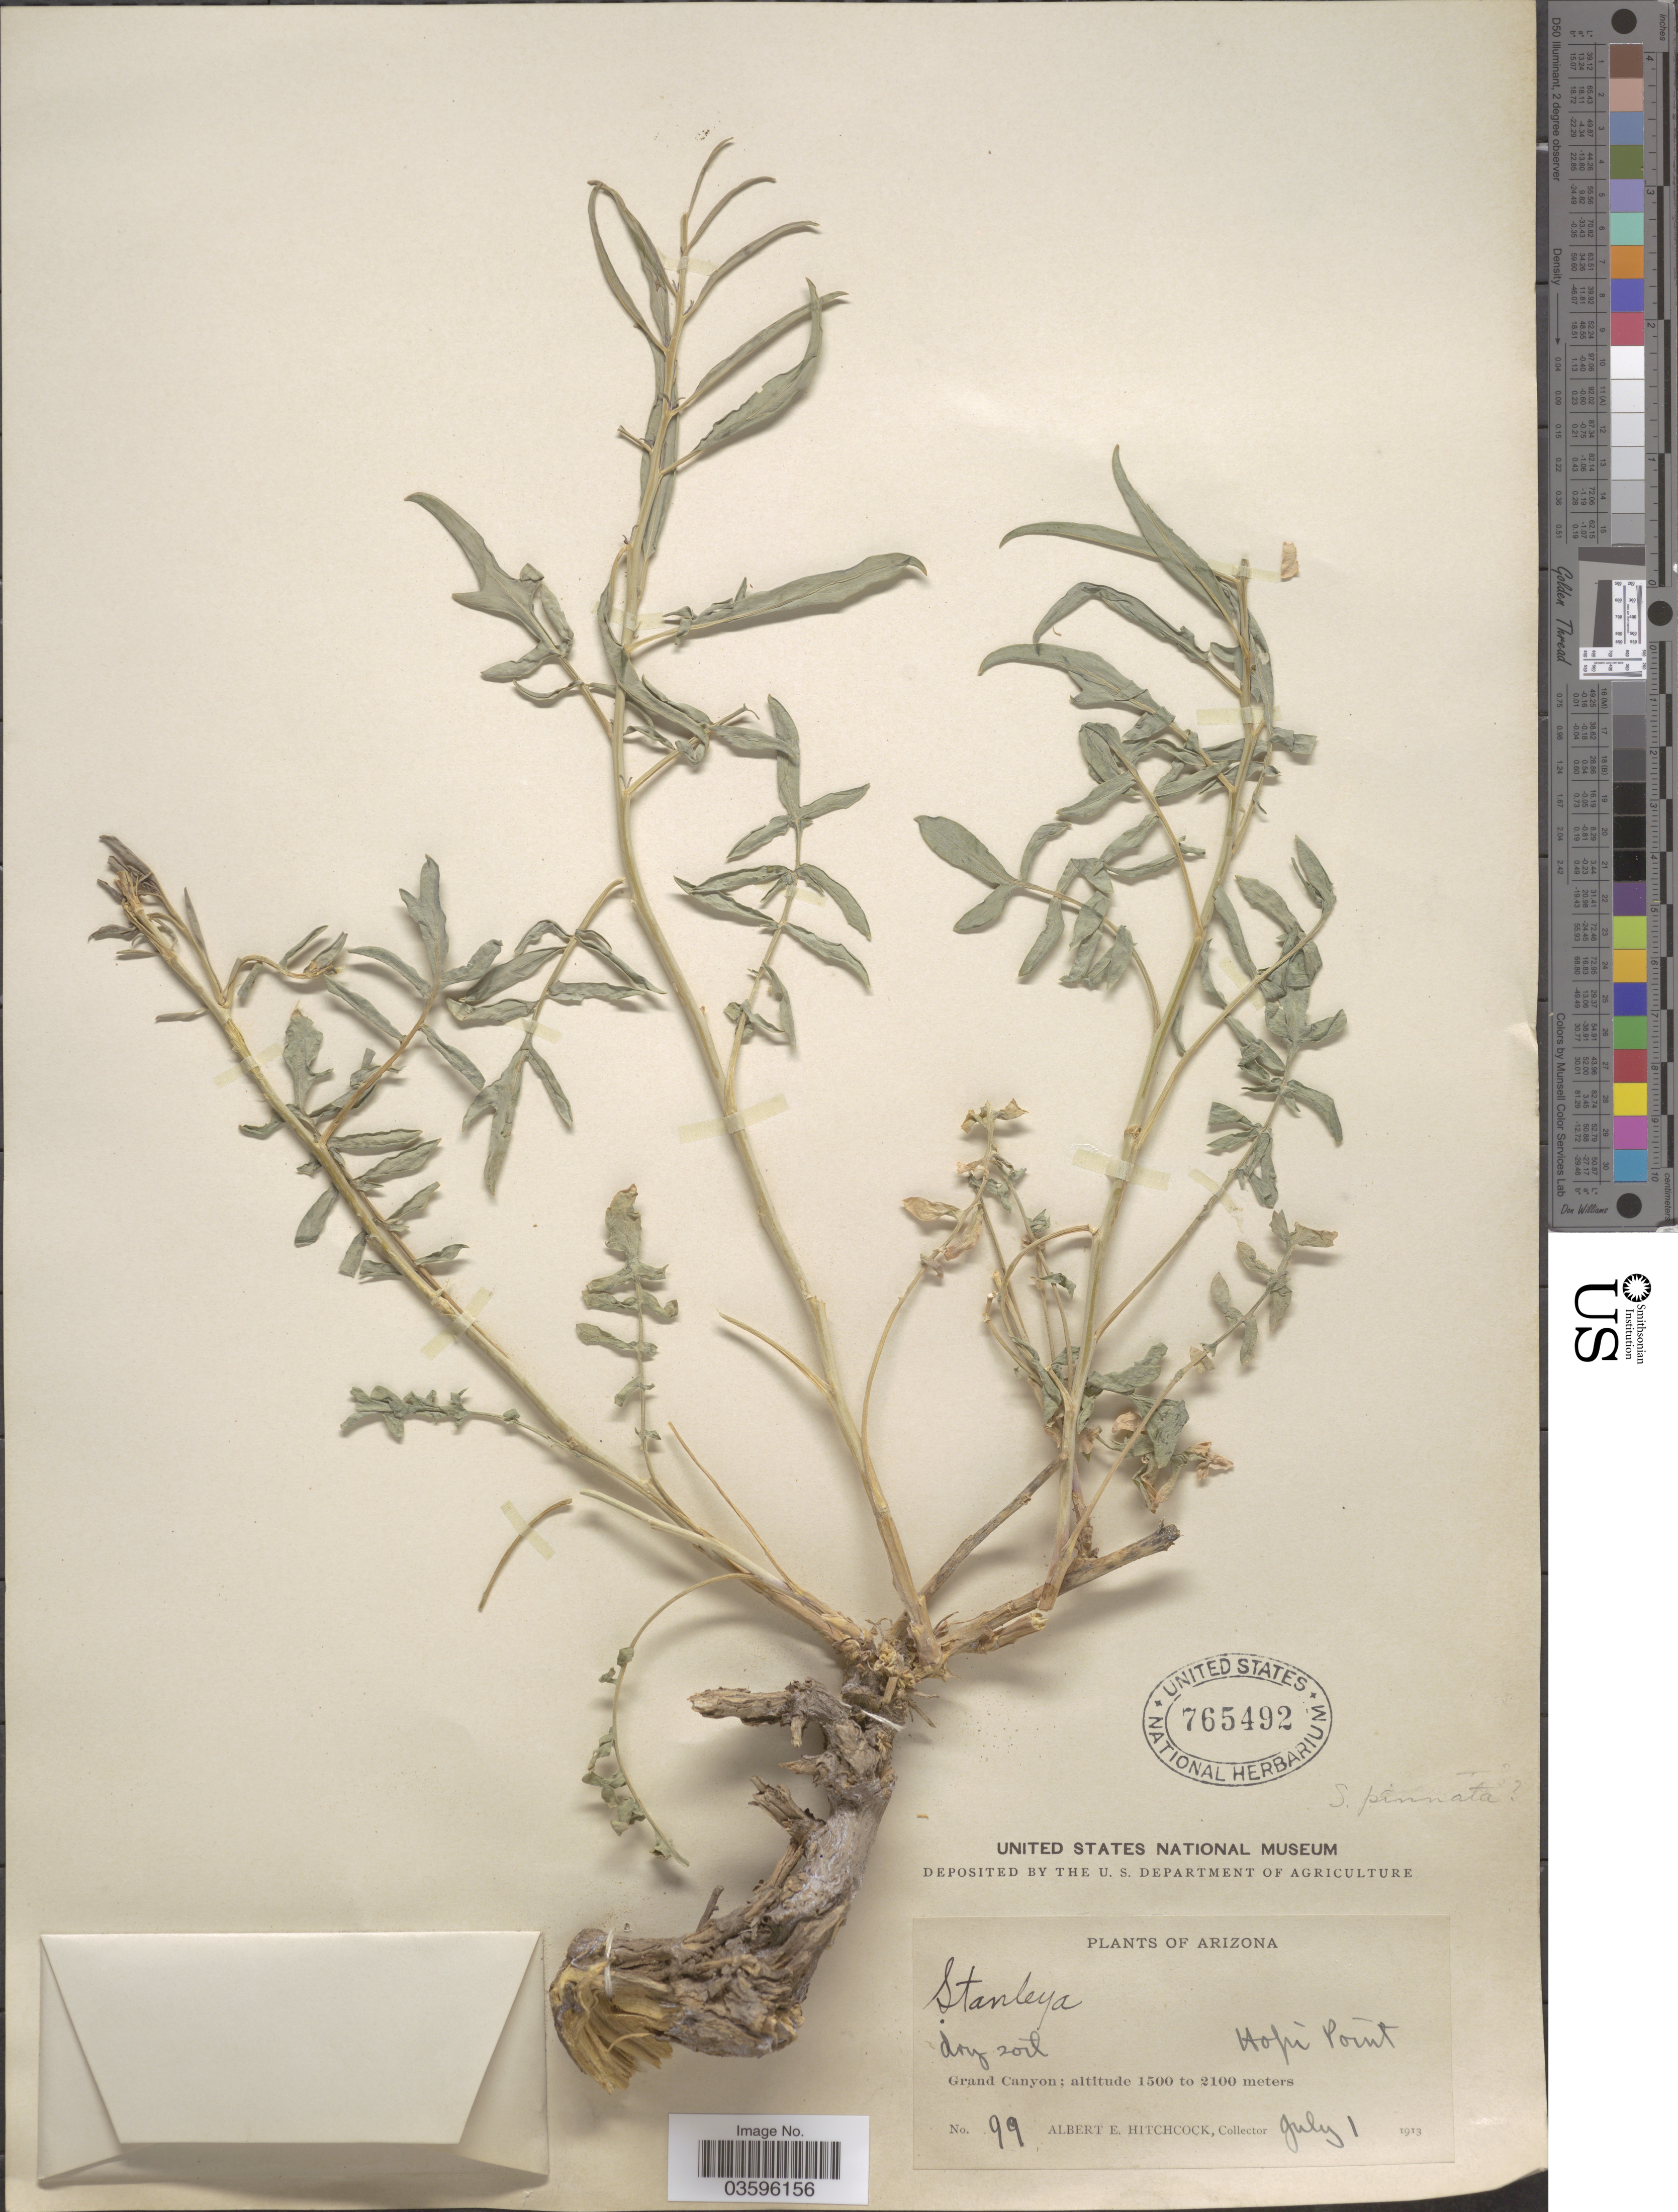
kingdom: Plantae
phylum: Tracheophyta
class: Magnoliopsida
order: Brassicales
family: Brassicaceae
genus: Stanleya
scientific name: Stanleya pinnata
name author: (Pursh) Britton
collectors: A. Hitchcock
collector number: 99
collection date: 1913-07-01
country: United States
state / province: Arizona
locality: Hopi Point. Grand Canyon.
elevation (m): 457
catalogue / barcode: US 765492